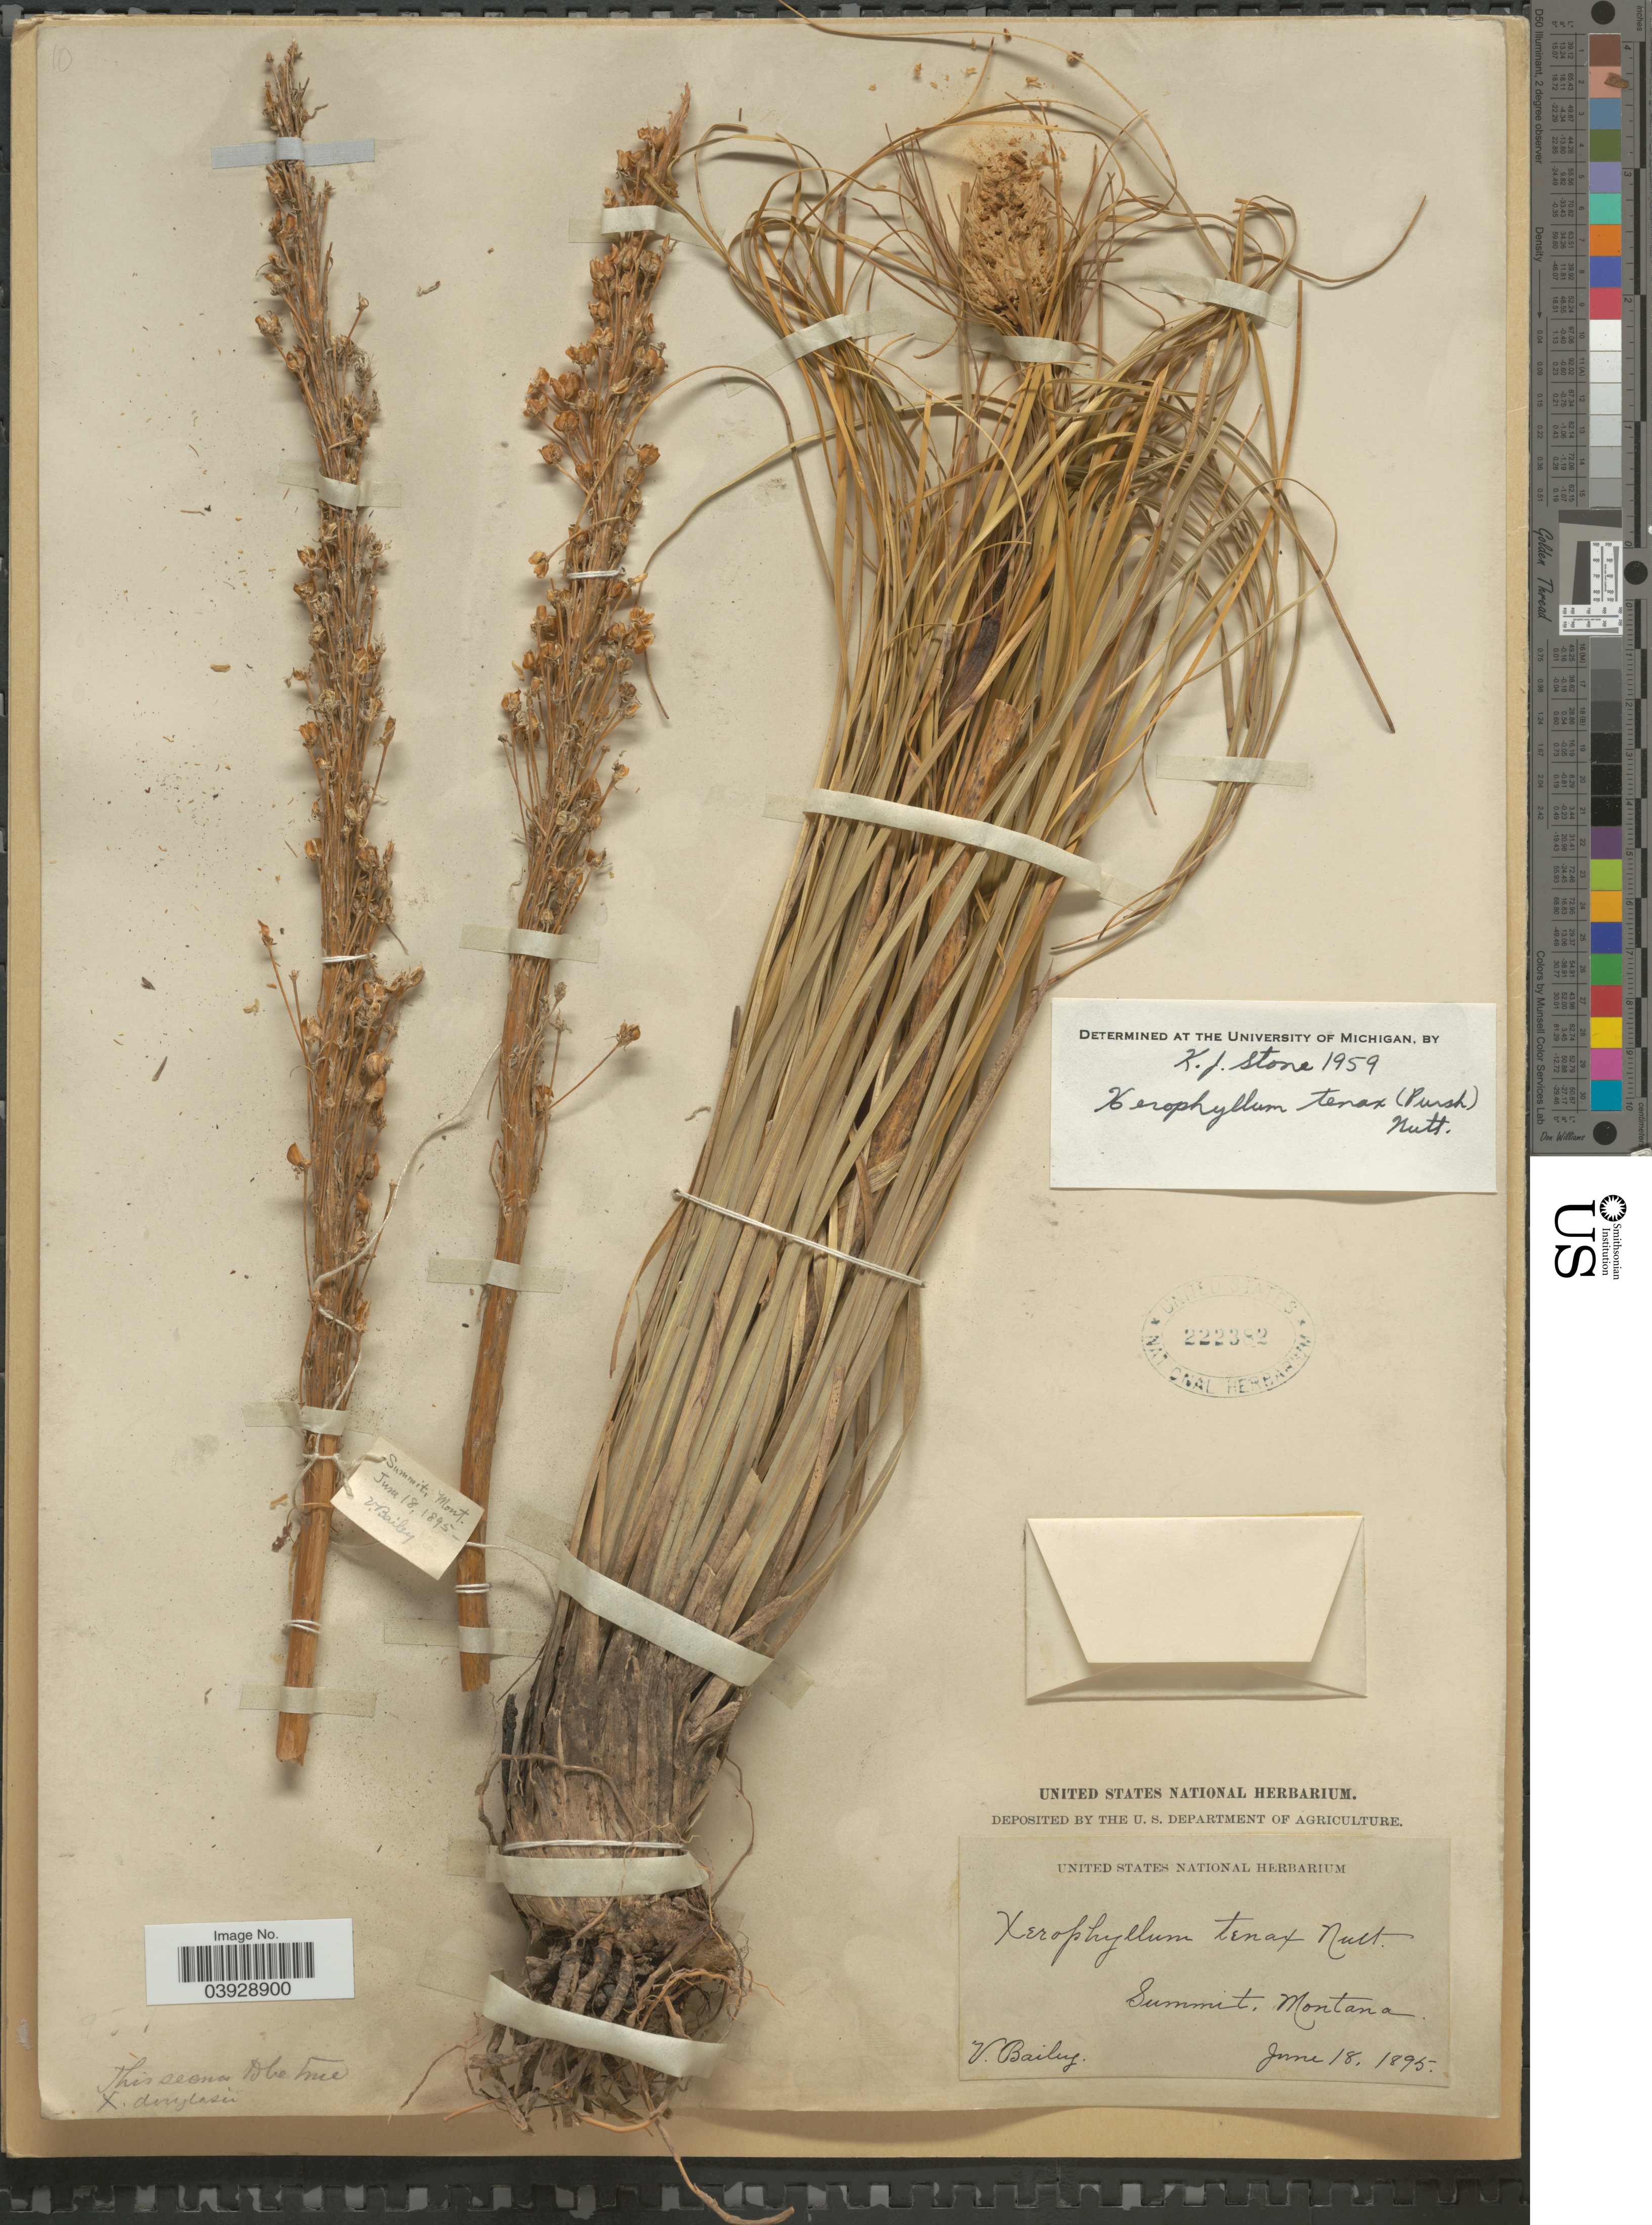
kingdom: Plantae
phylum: Tracheophyta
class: Liliopsida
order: Liliales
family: Melanthiaceae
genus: Xerophyllum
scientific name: Xerophyllum tenax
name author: (Pursh) Nutt.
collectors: V. L. Bailey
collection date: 1895-06-18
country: United States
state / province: Montana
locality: Summit.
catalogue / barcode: US 222382